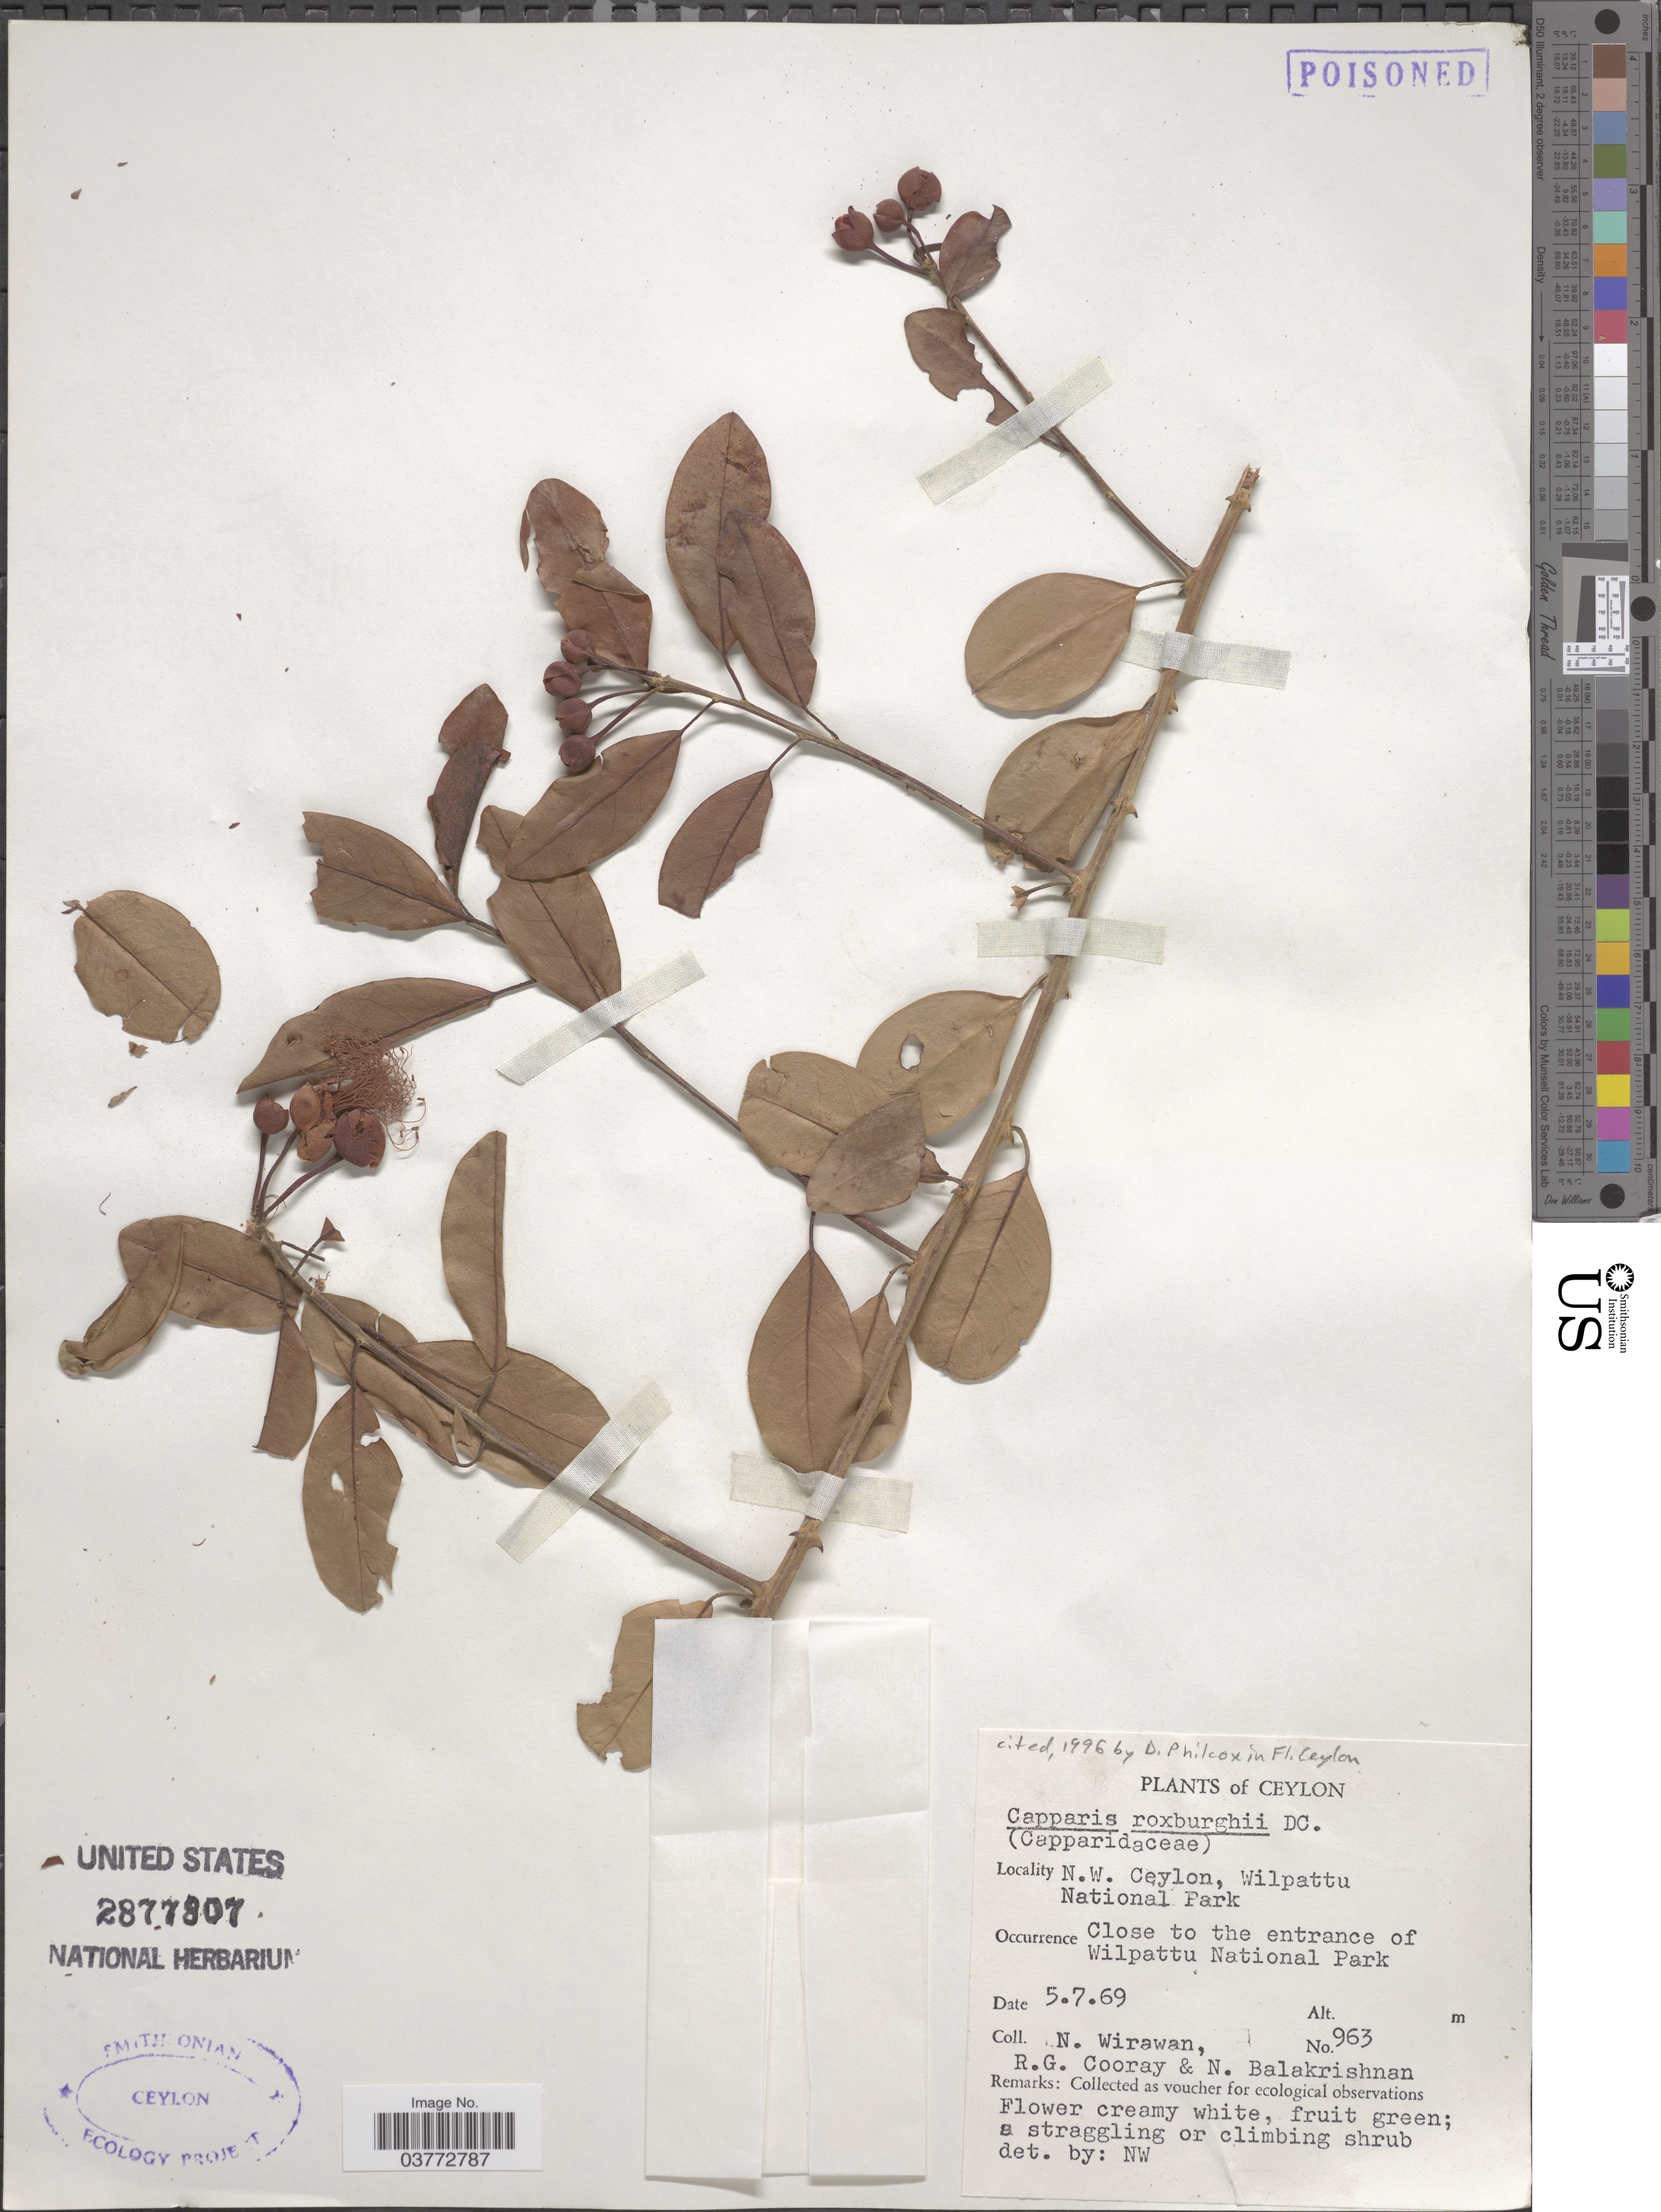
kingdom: Plantae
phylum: Tracheophyta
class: Magnoliopsida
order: Brassicales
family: Capparaceae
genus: Capparis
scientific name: Capparis roxburghii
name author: DC.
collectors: N. Wirawan, R. Cooray & N. Balakrishnan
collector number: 963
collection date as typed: Transcribed d/m/y: 5/7/69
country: Sri Lanka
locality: Ceylon. N. W. Ceylon, Wilpattu National Park. Close to the entrance of Wilpattu National Park.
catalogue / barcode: US 2877807